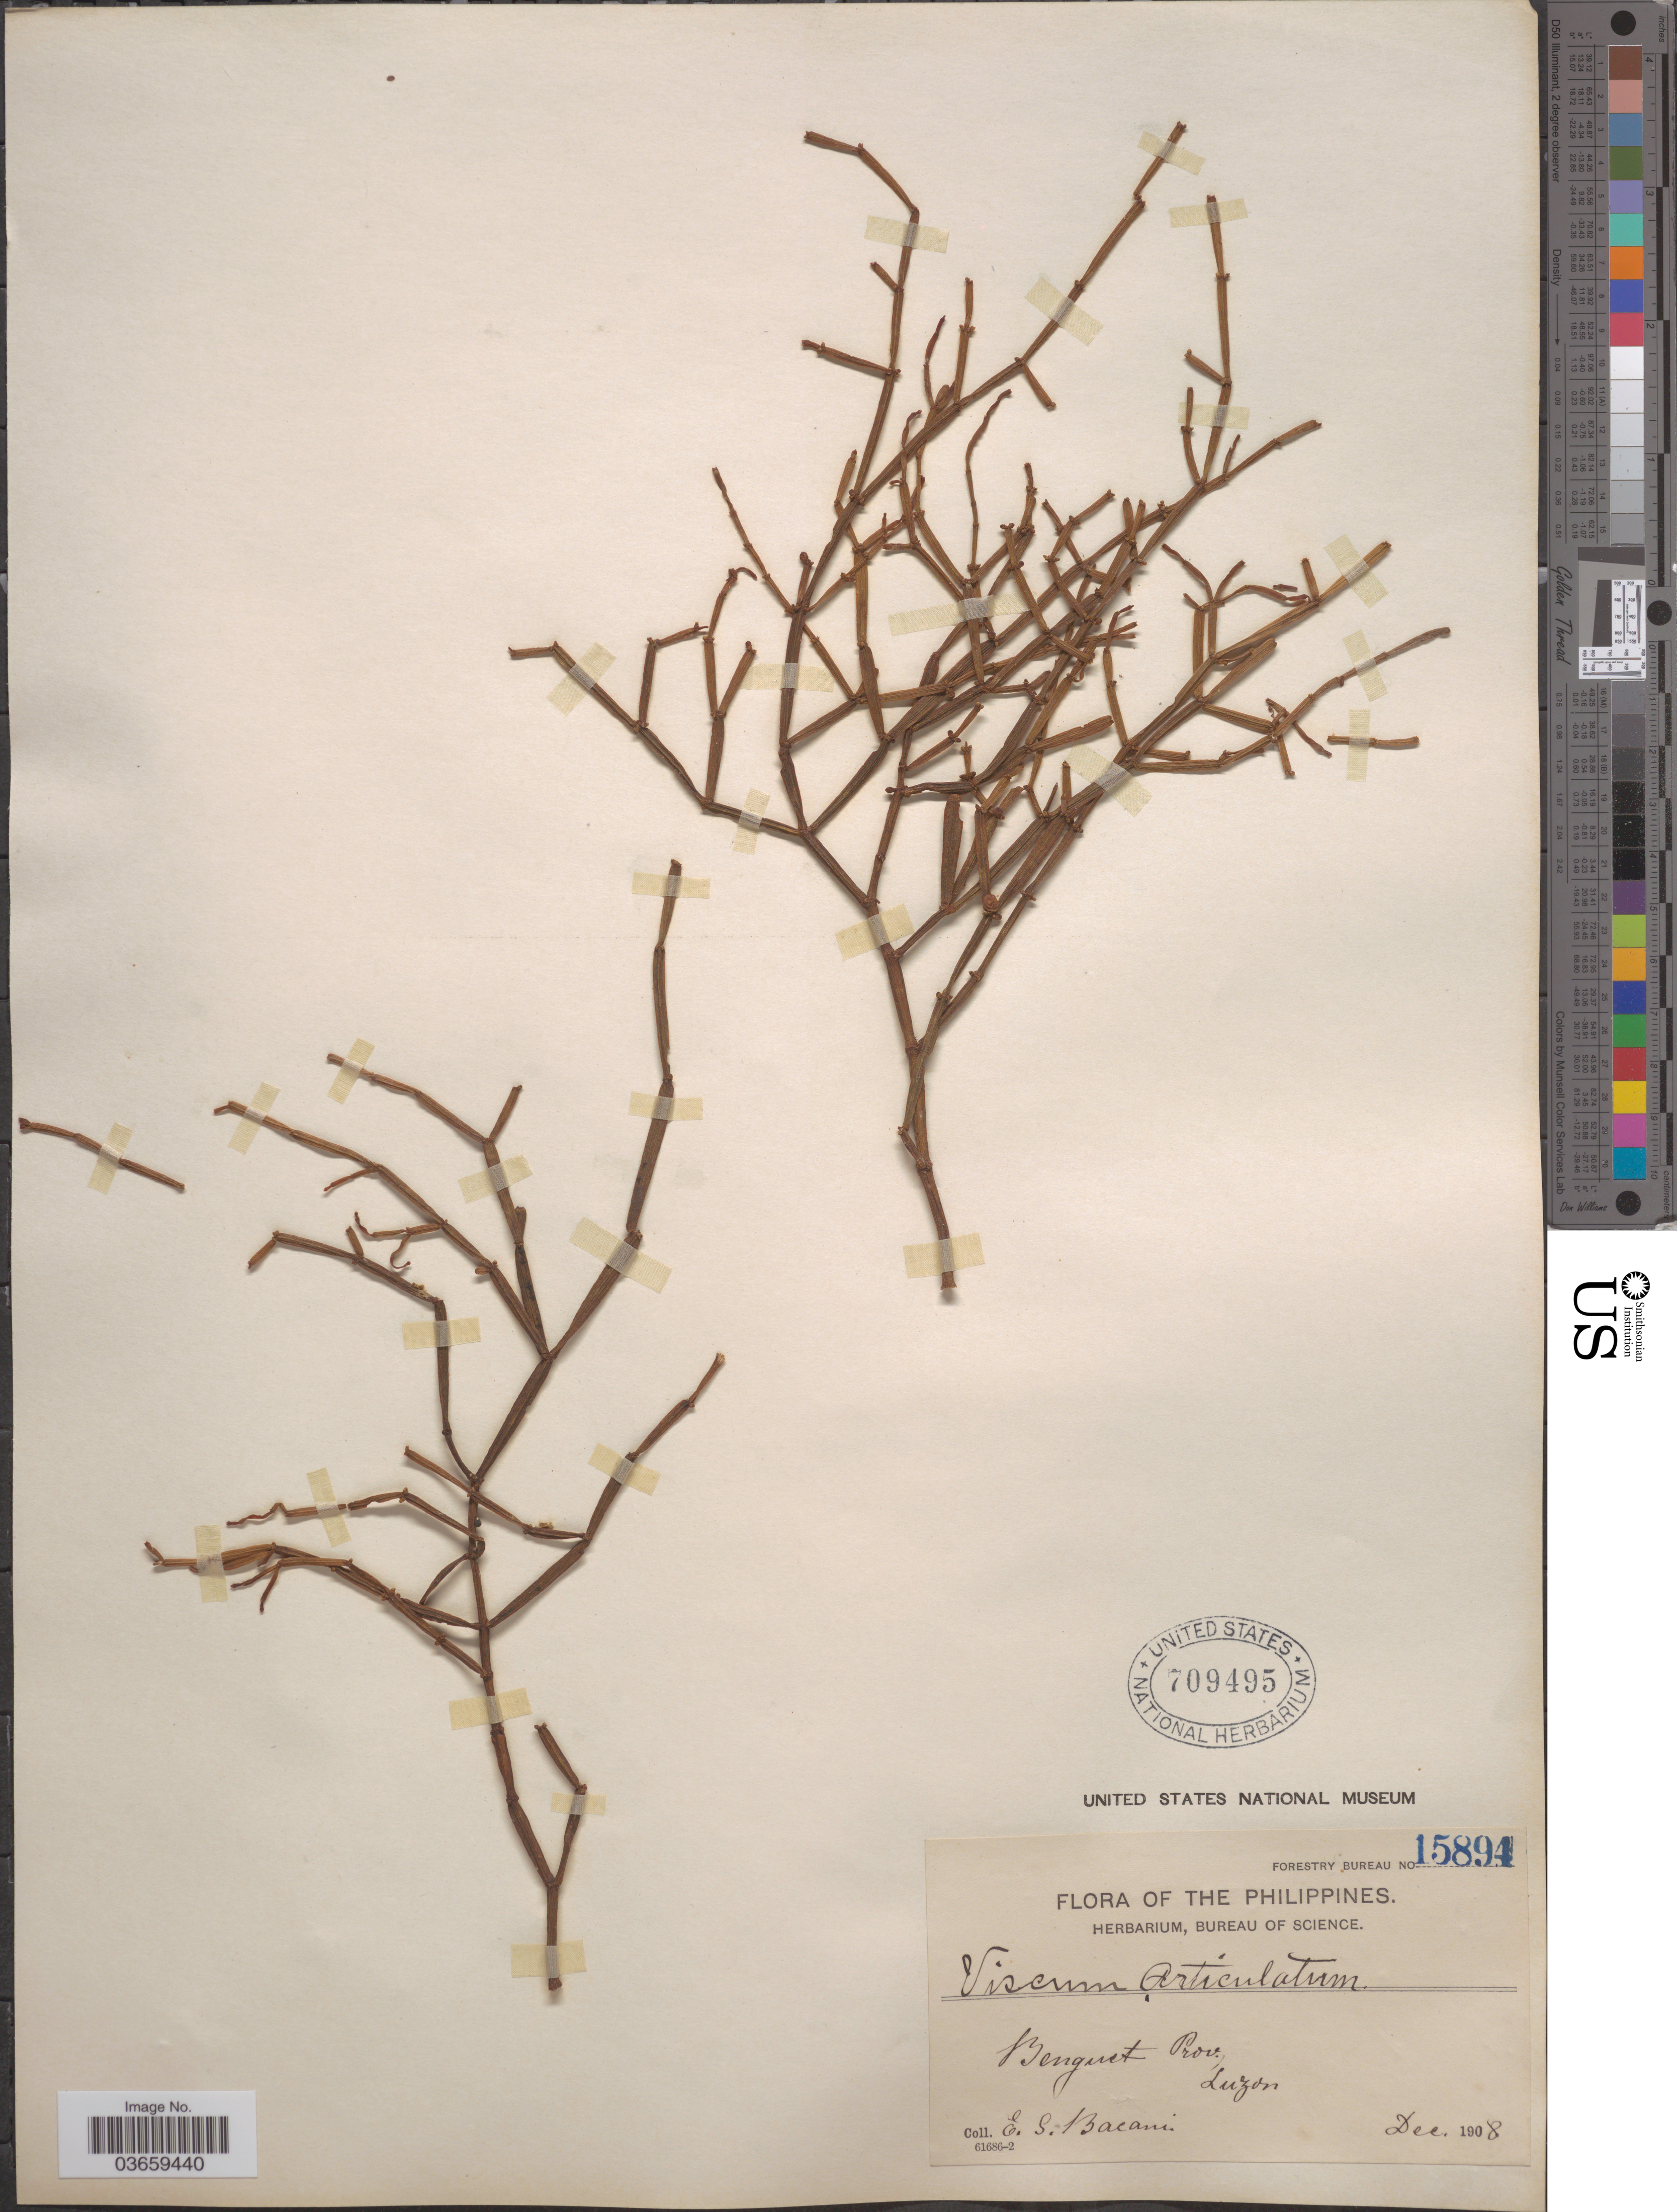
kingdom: Plantae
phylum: Tracheophyta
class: Magnoliopsida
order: Santalales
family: Viscaceae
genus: Viscum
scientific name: Viscum articulatum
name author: Burm. f.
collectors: E. Bacani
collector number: Forestry Bureau 15894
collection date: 1908-12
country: Philippines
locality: Benguet Prov., Luzon.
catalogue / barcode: US 709495